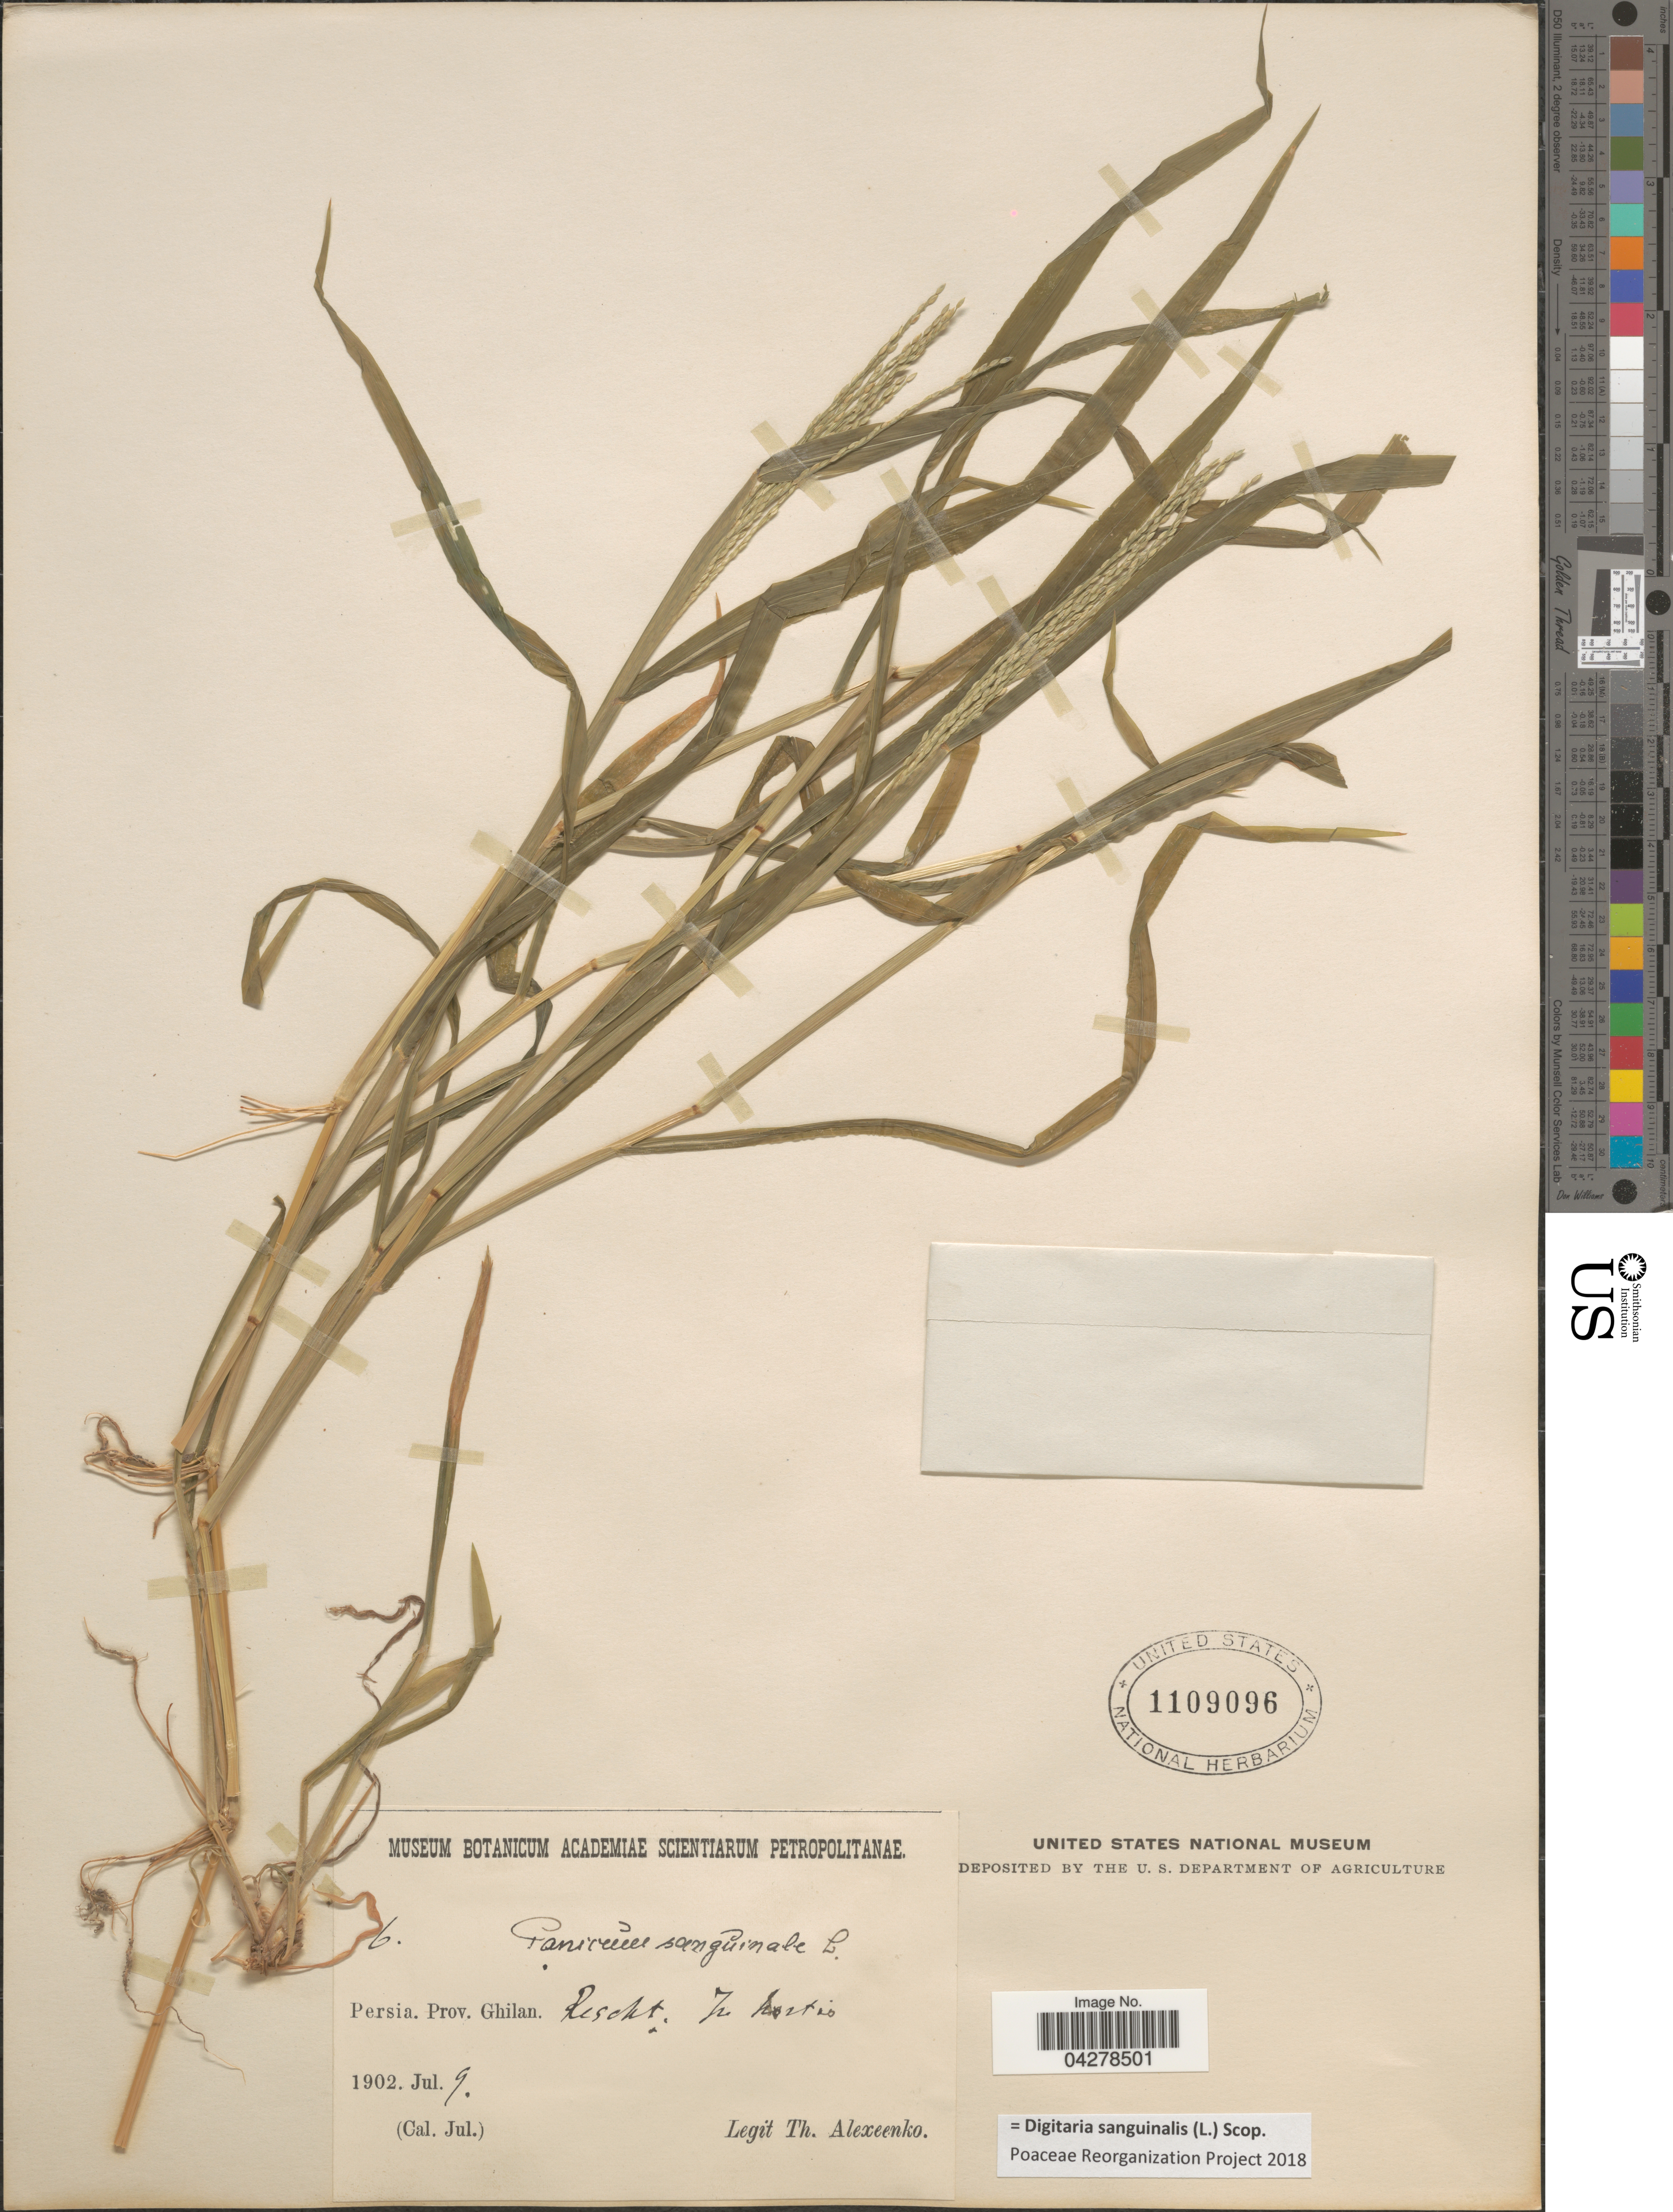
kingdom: Plantae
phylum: Tracheophyta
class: Liliopsida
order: Poales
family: Poaceae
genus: Digitaria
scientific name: Digitaria sanguinalis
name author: (L.) Scop.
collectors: T. Alexeenko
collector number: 6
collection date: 1902-07-09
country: Iran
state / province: Gilan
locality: Persia. Prov. Ghilan. Resekt. In hortio.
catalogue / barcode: US 1109096